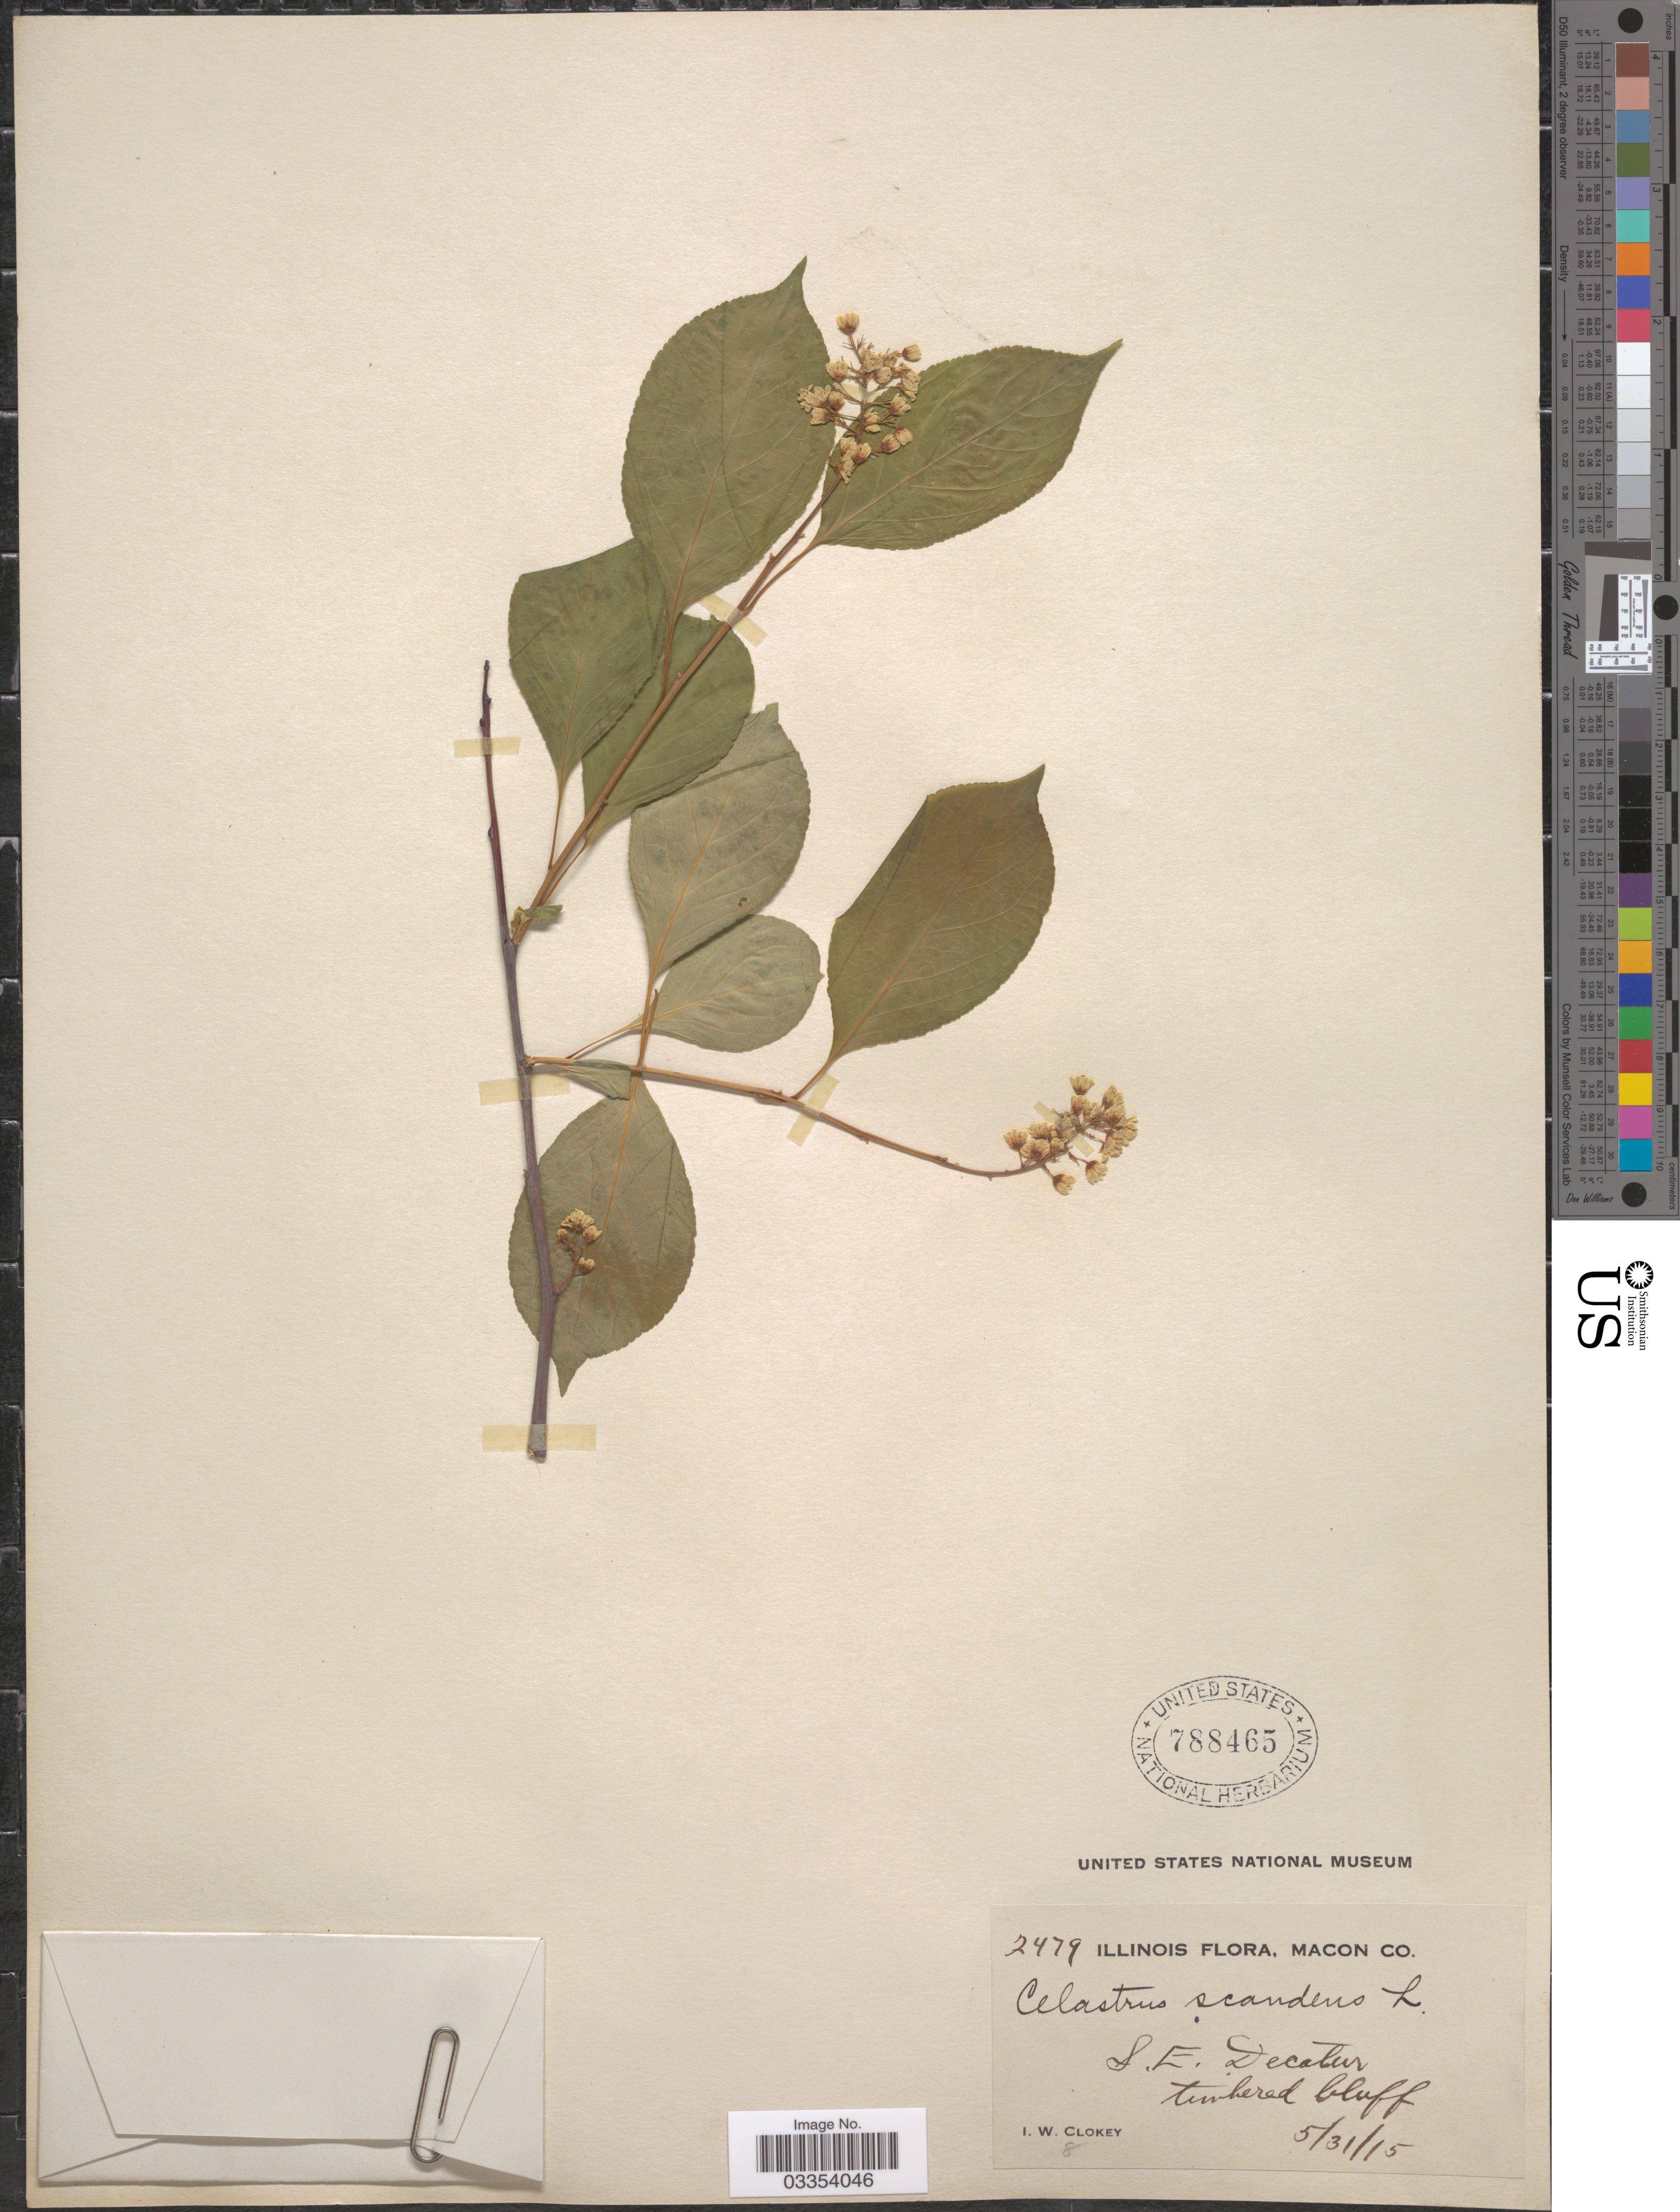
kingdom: Plantae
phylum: Tracheophyta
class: Magnoliopsida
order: Celastrales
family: Celastraceae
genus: Celastrus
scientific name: Celastrus scandens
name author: L.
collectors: I. W. Clokey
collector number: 2479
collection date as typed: Transcribed d/m/y: 31/5/15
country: United States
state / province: Illinois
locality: Macon Co. S.E. Decatur.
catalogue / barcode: US 788465